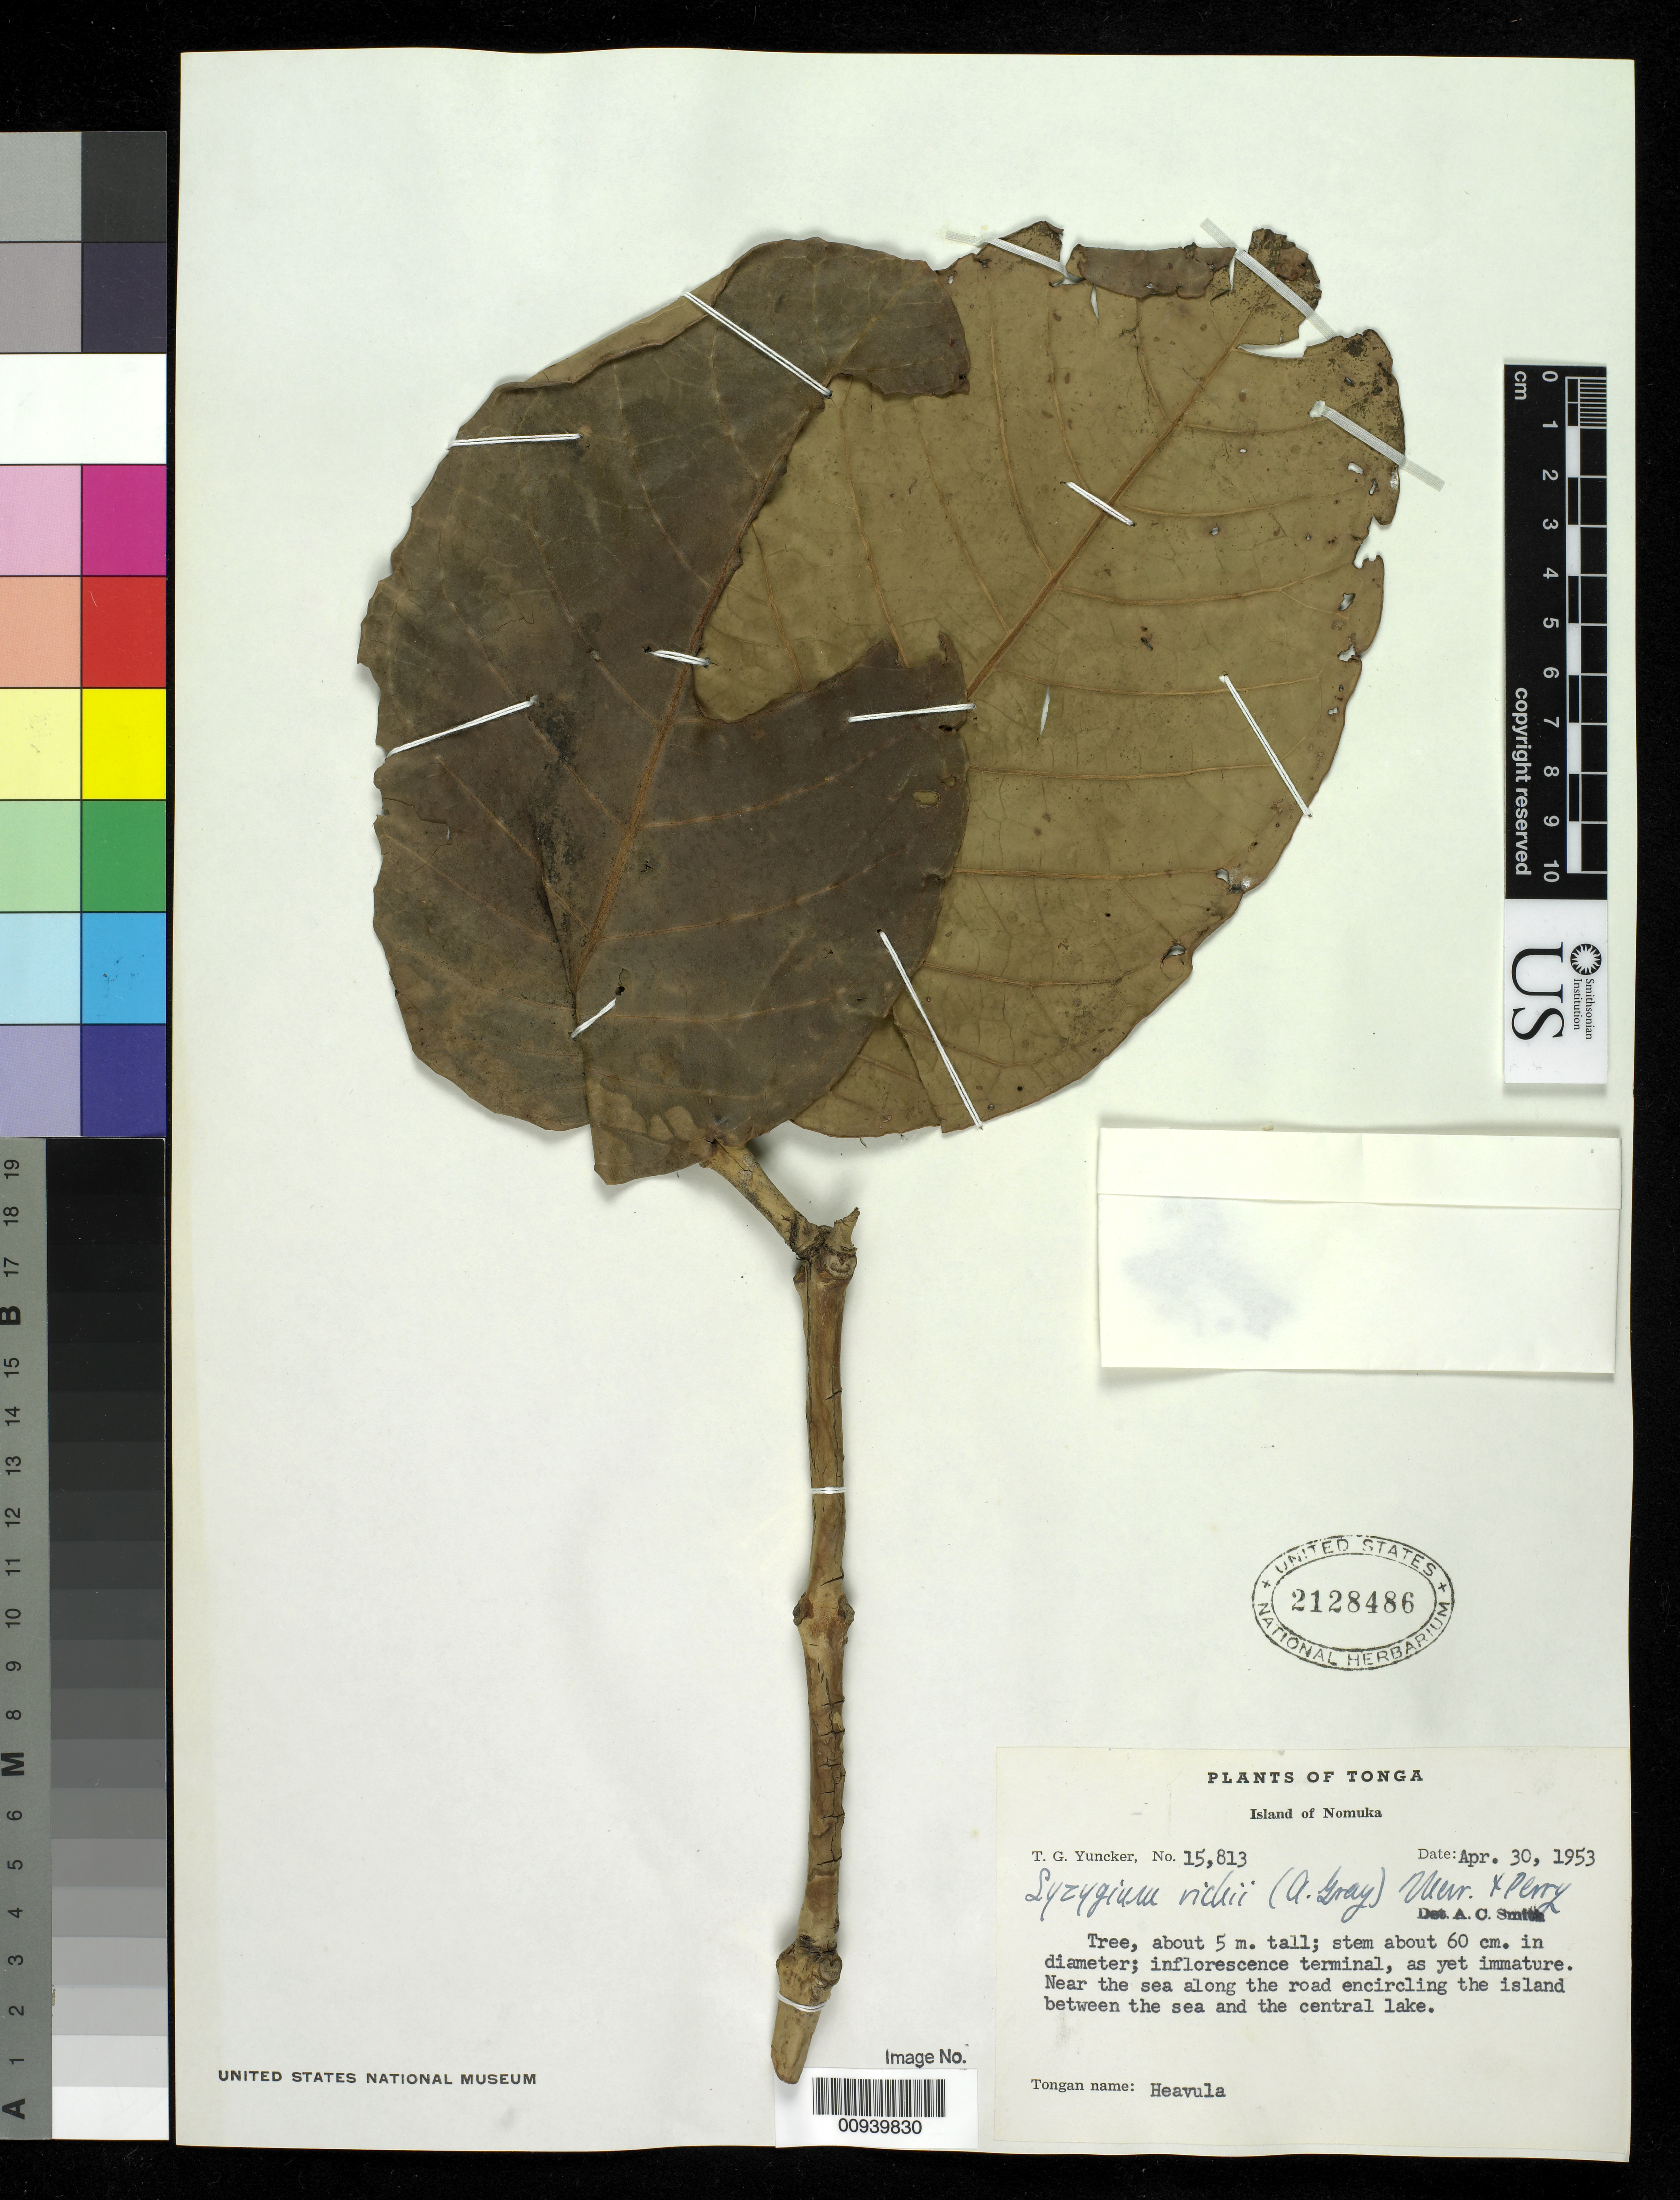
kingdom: Plantae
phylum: Tracheophyta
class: Magnoliopsida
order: Myrtales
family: Myrtaceae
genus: Syzygium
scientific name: Syzygium richii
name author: (A. Gray) Merr. & L.M. Perry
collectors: T. G. Yuncker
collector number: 15813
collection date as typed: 30 Apr 1953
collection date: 1953-04-30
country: Tonga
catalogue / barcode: US 2128486